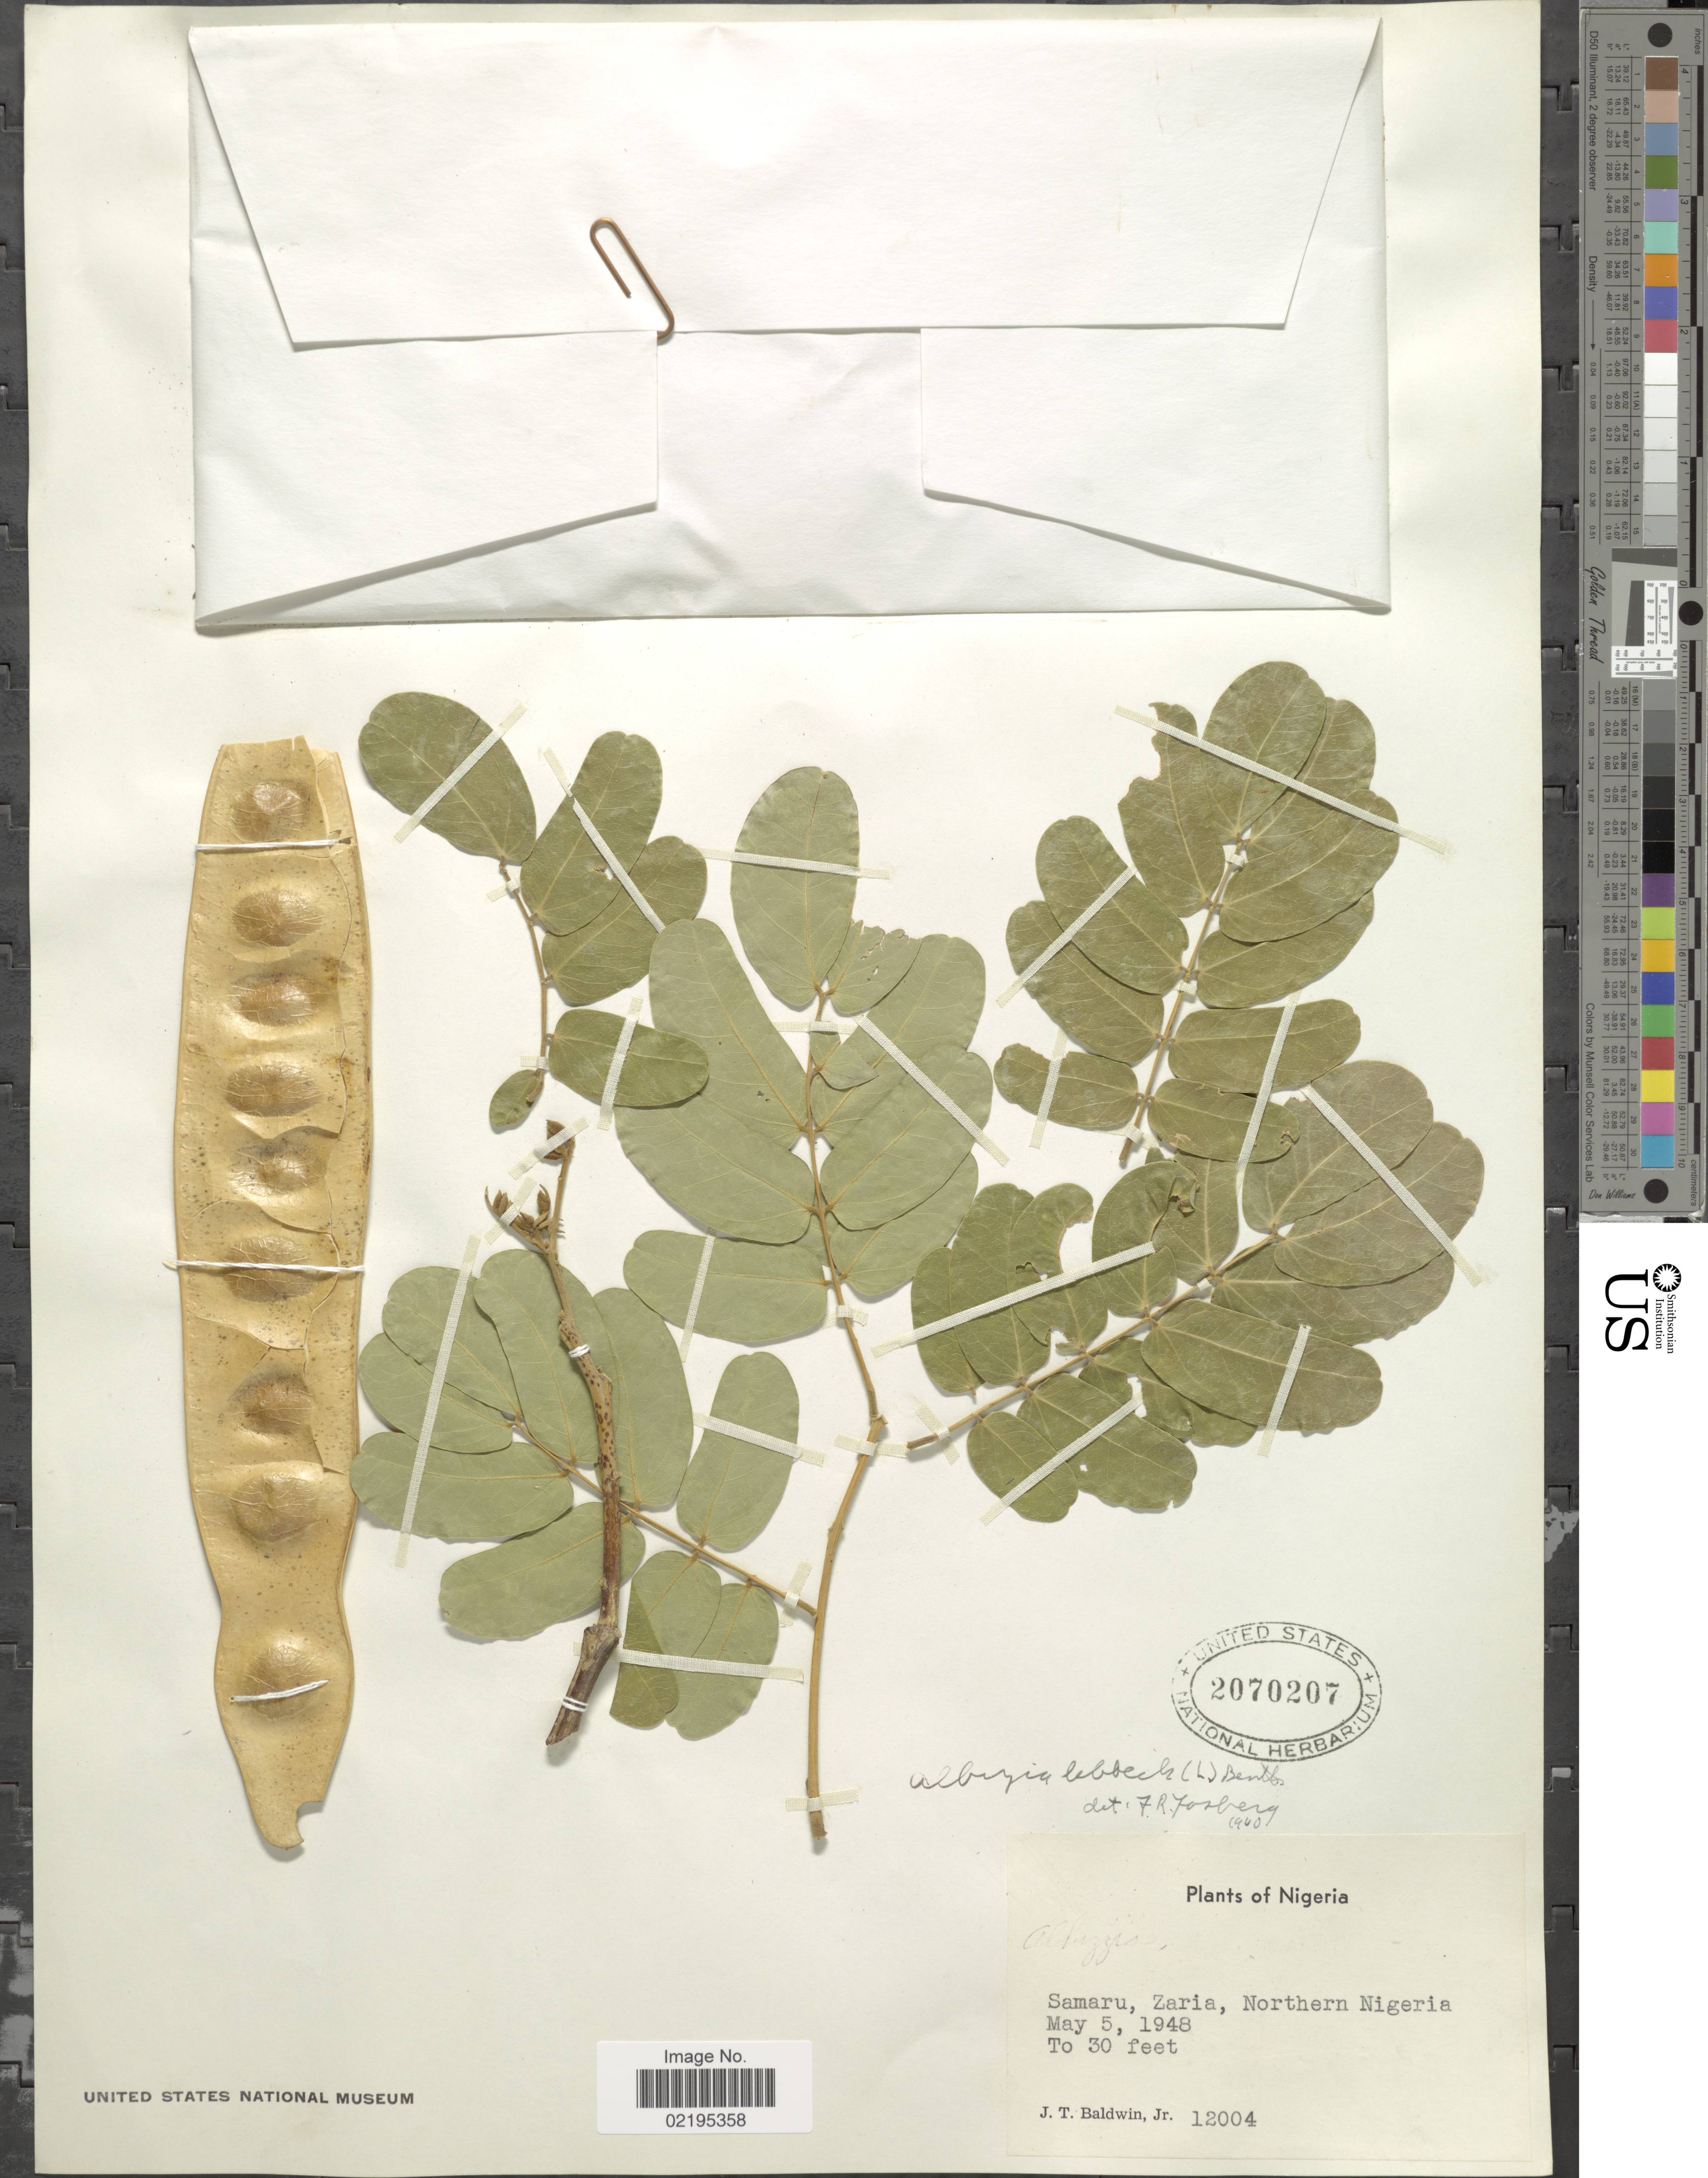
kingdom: Plantae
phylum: Tracheophyta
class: Magnoliopsida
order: Fabales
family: Fabaceae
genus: Albizia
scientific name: Albizia lebbeck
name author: (L.) Benth.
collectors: J. T. Baldwin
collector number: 12004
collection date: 1948-05-05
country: Nigeria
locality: Samaru, Zaria, Northern Nigeria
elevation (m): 9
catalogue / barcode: US 2070207